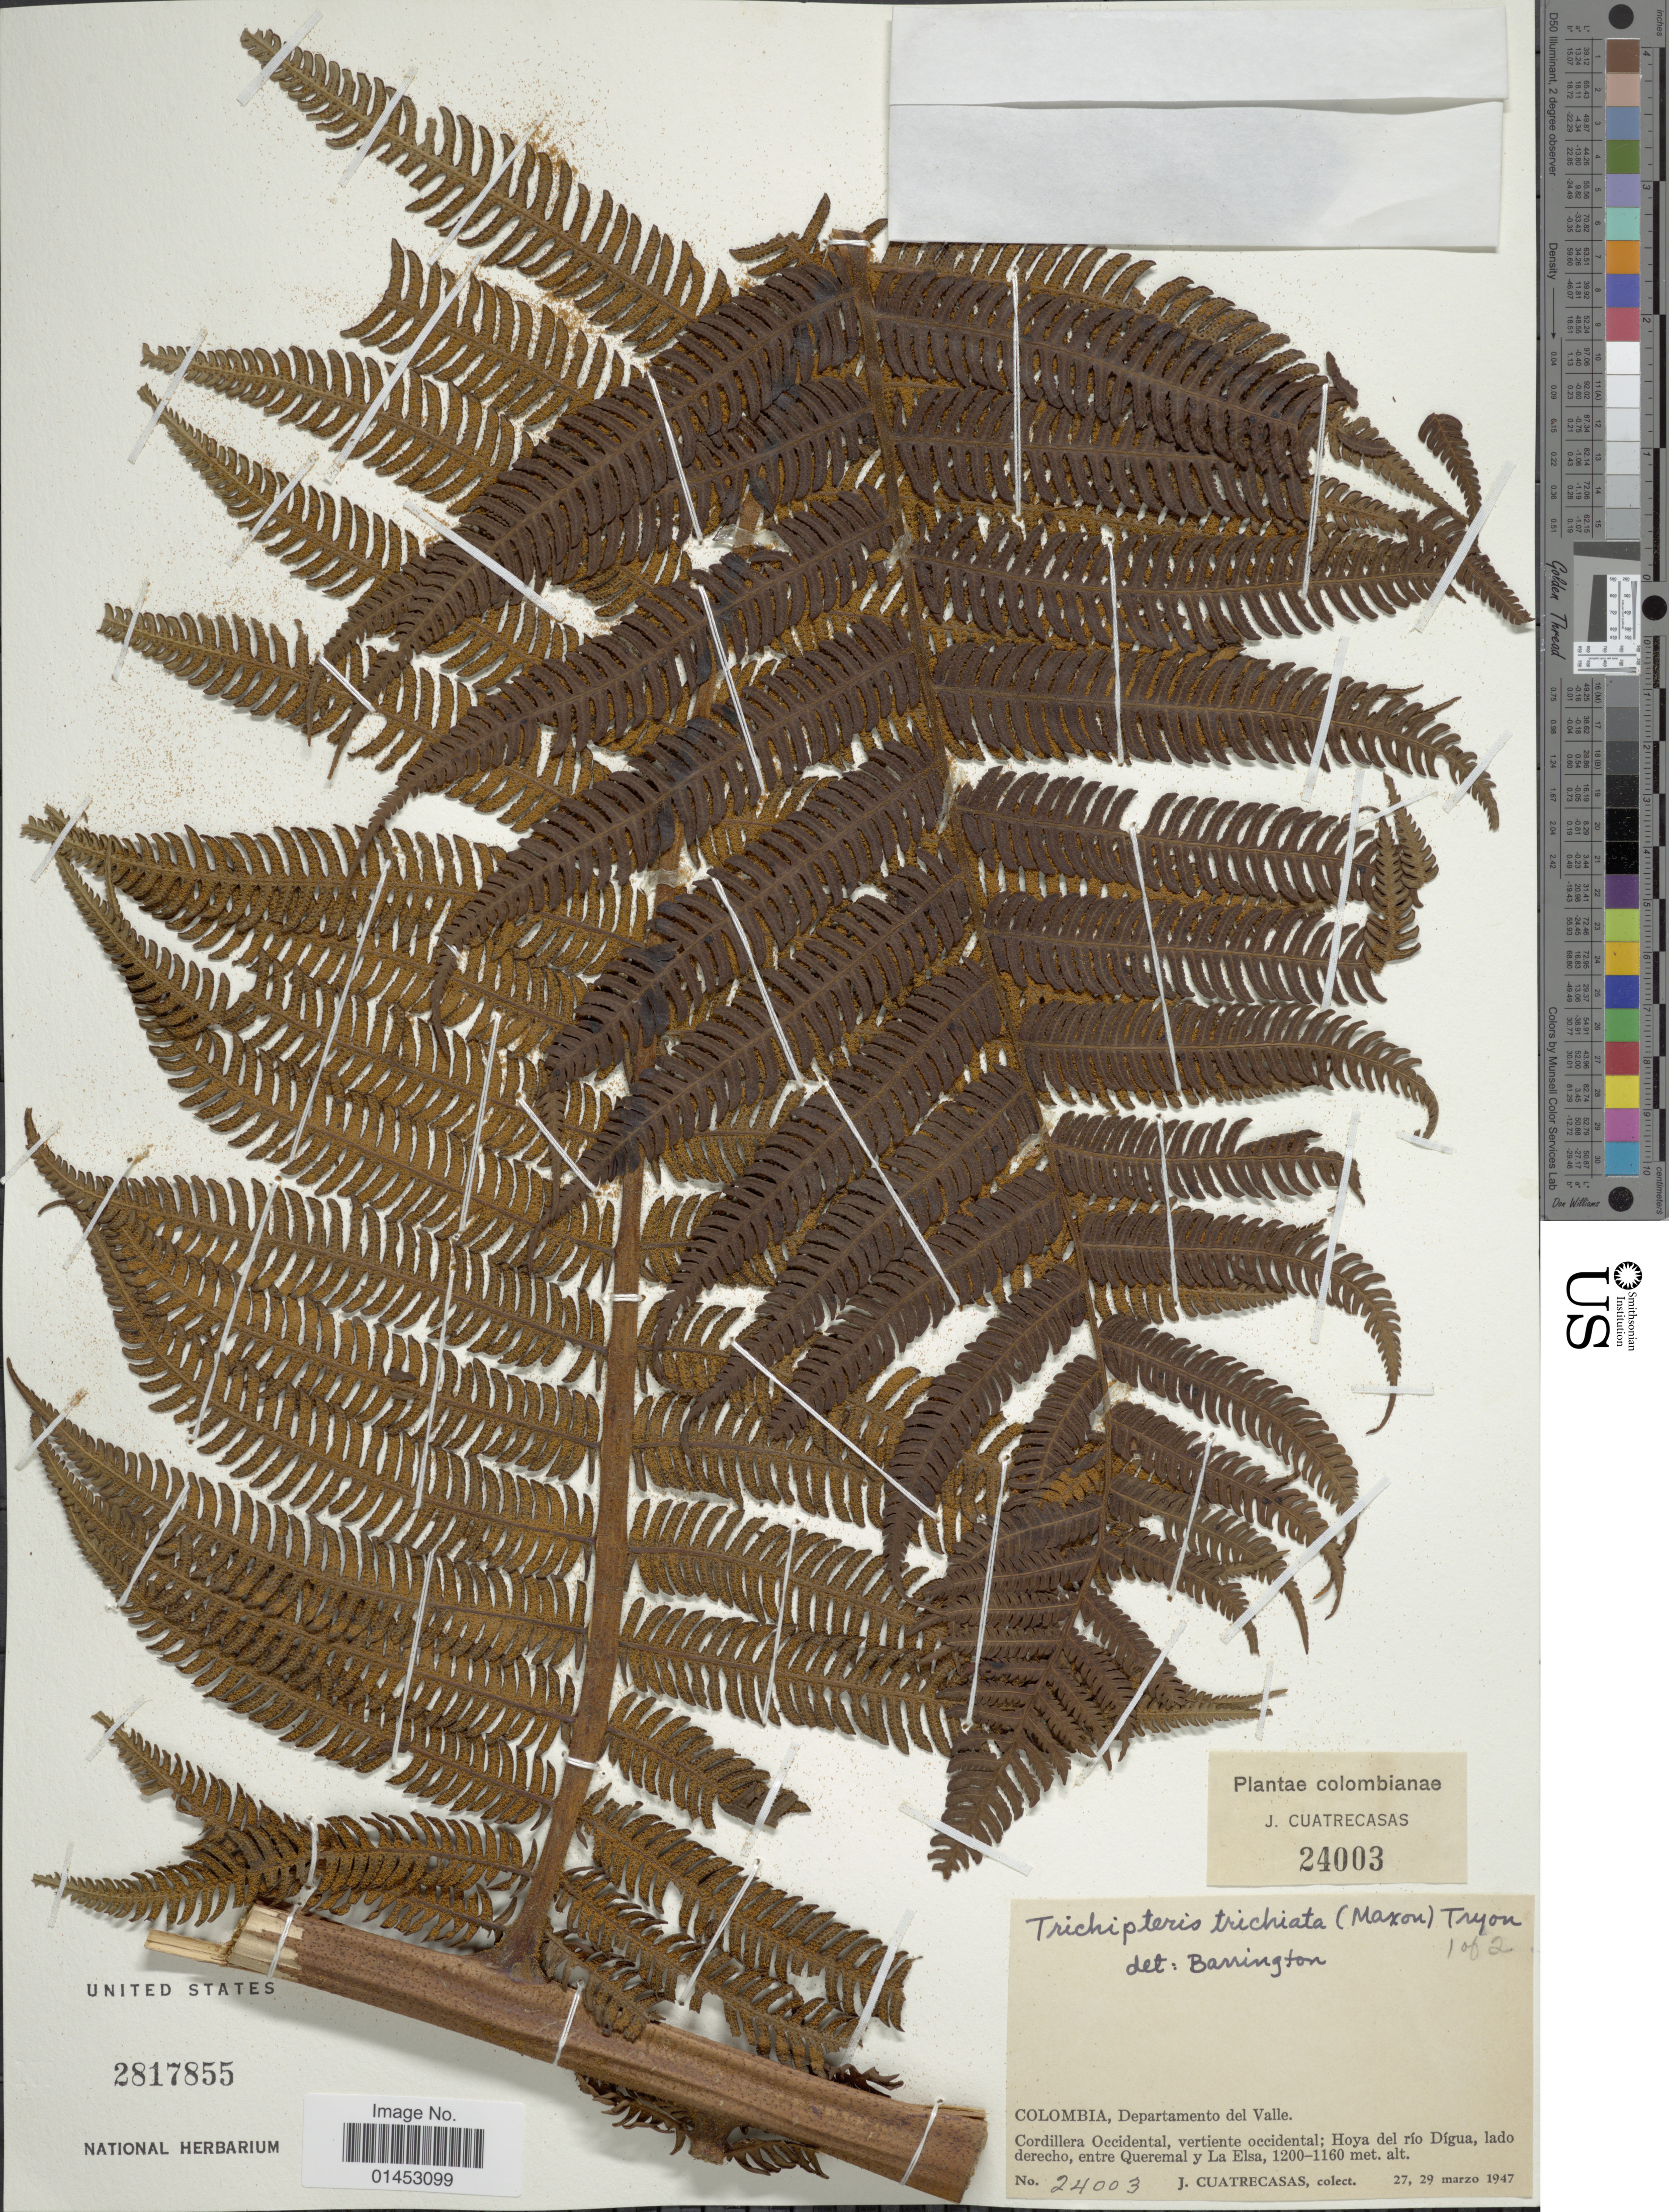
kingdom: Plantae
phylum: Tracheophyta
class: Polypodiopsida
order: Cyatheales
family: Cyatheaceae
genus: Cyathea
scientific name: Cyathea trichiata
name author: (Maxon) Domin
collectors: J. Cuatrecasas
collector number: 24003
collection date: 1947-03-27/1947-03-29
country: Colombia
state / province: Valle del Cauca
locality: Colombia Departamento del Valle, Cordillera Occidental, vertiente occidental: Hoya del rio Digua, lado derecho, entre Queremal y La Elsa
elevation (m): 1160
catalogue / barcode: US 2817855